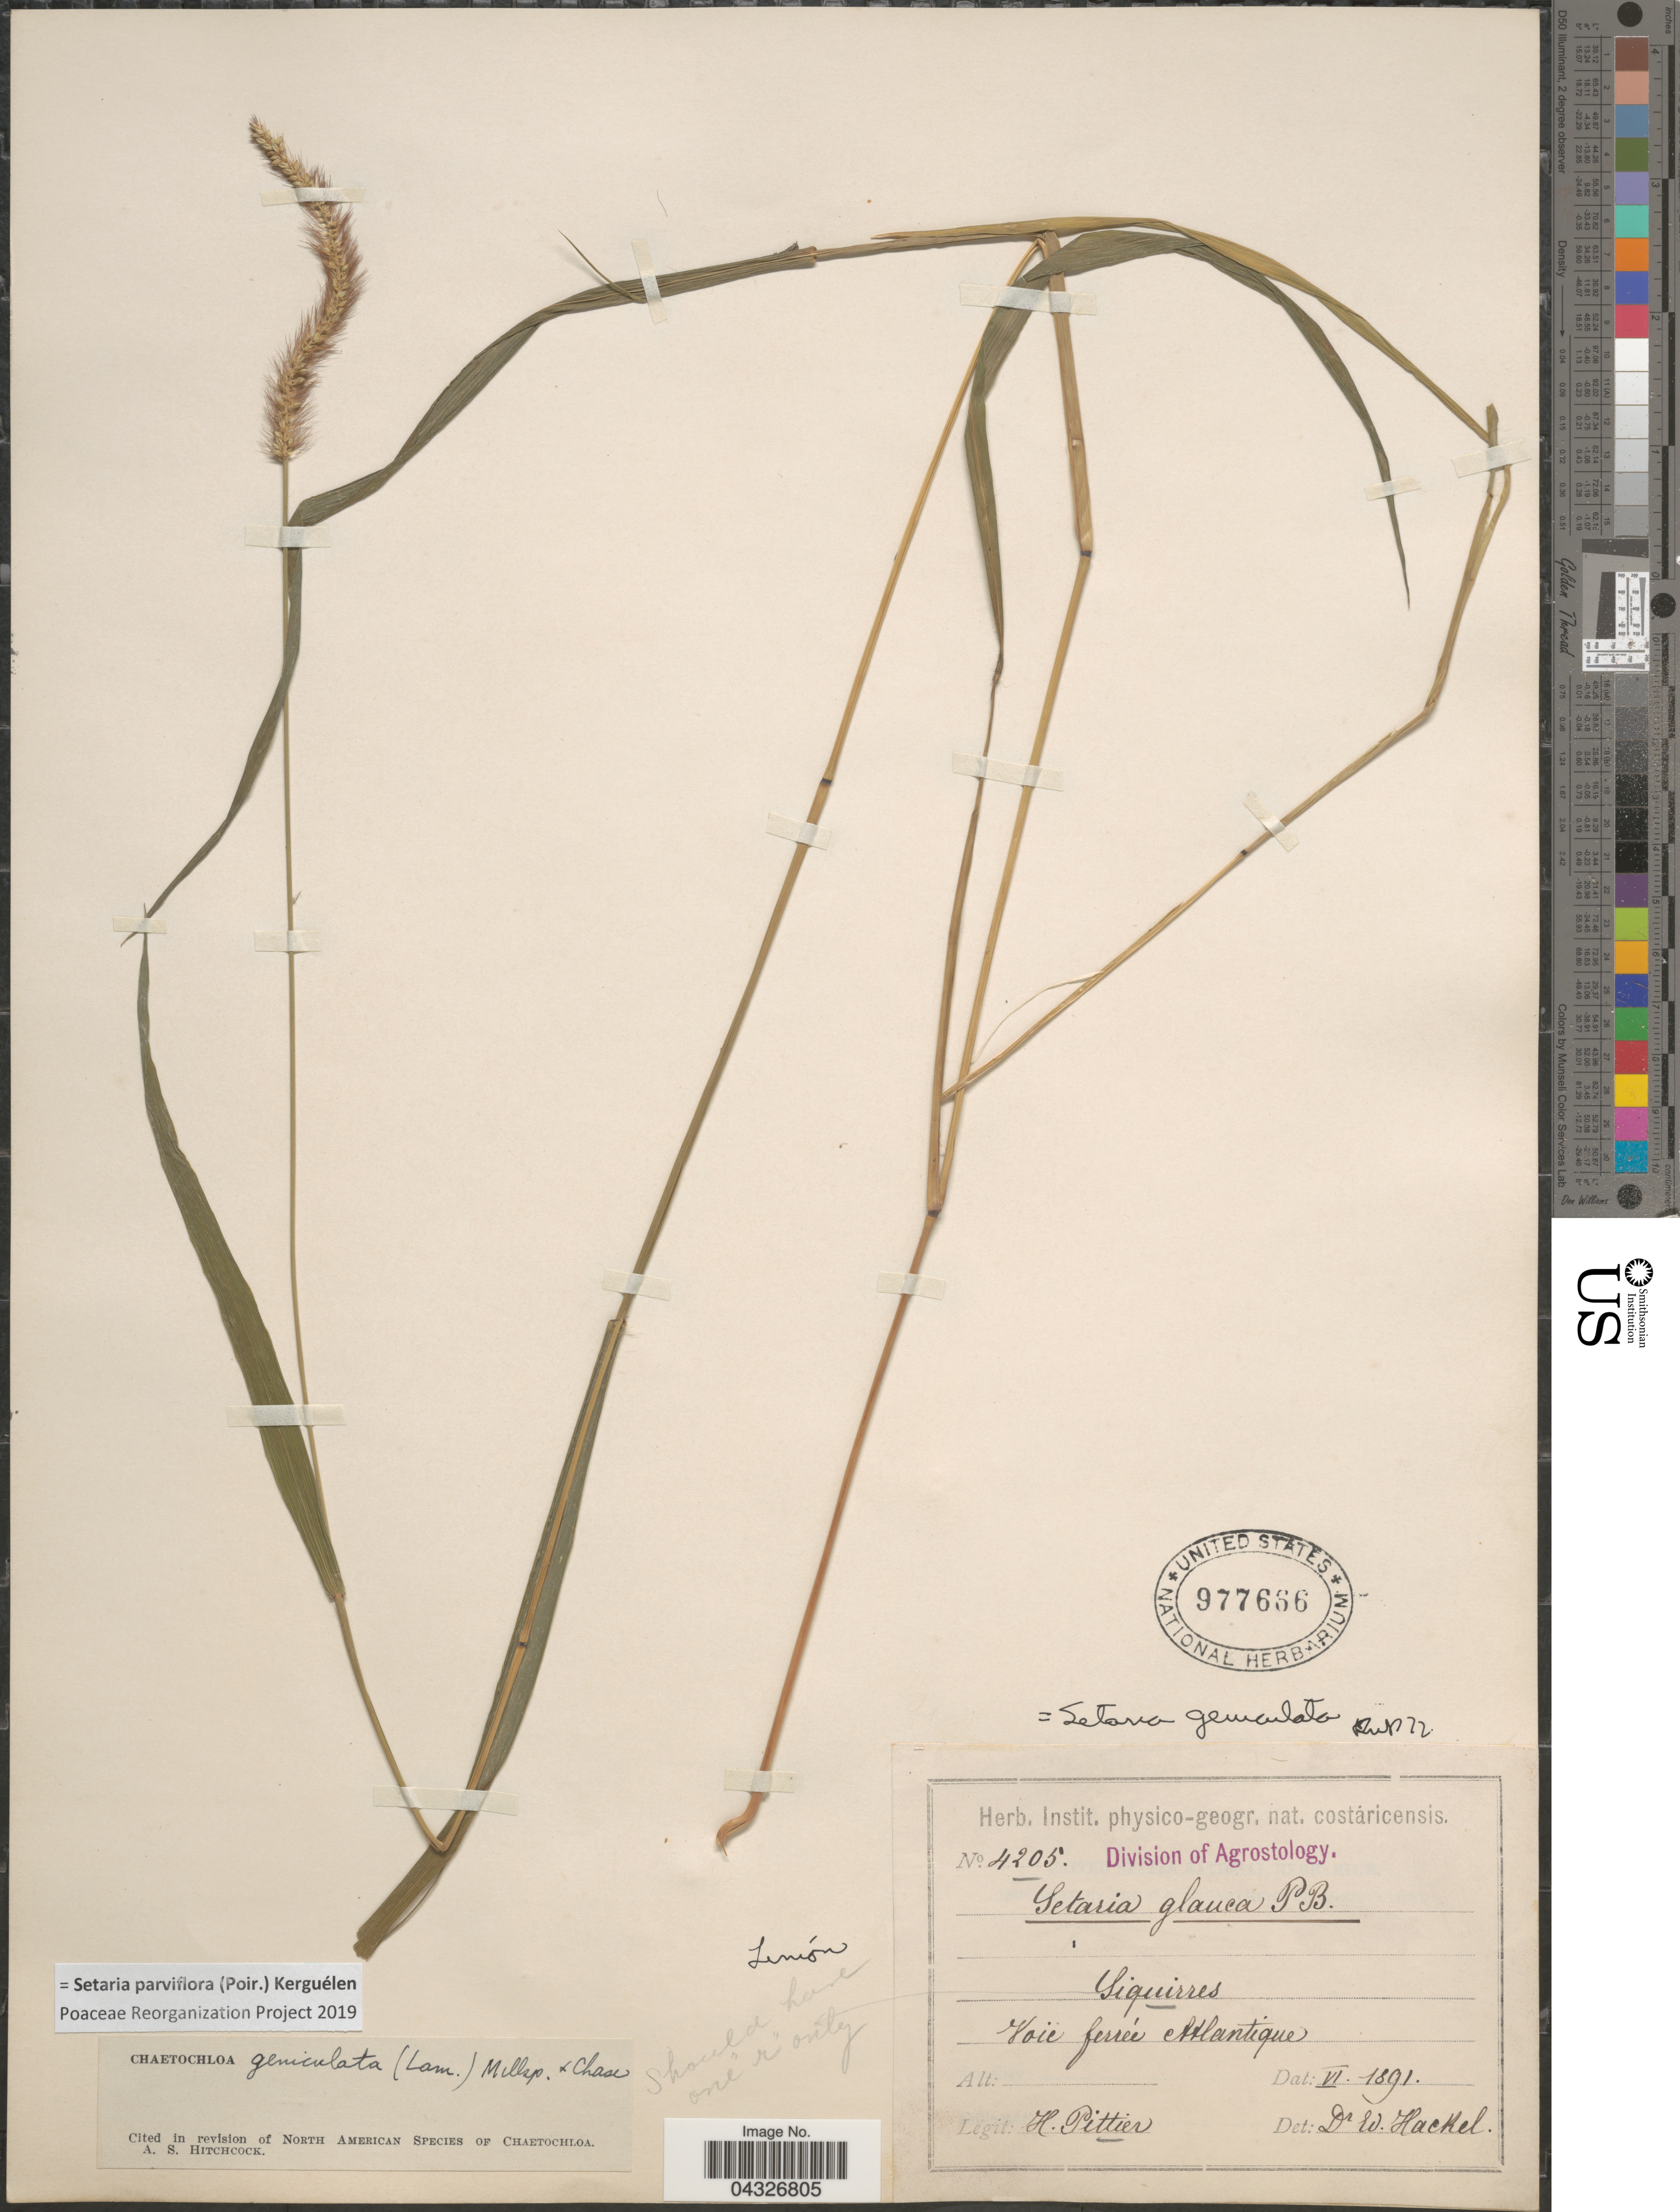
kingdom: Plantae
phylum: Tracheophyta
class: Liliopsida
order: Poales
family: Poaceae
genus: Setaria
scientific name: Setaria parviflora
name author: (Poir.) Kerguélen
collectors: H. F. Pittier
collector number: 4205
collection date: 1891-06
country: Costa Rica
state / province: Limón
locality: Siquirres. Voie ferrée Atlantique.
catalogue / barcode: US 977666